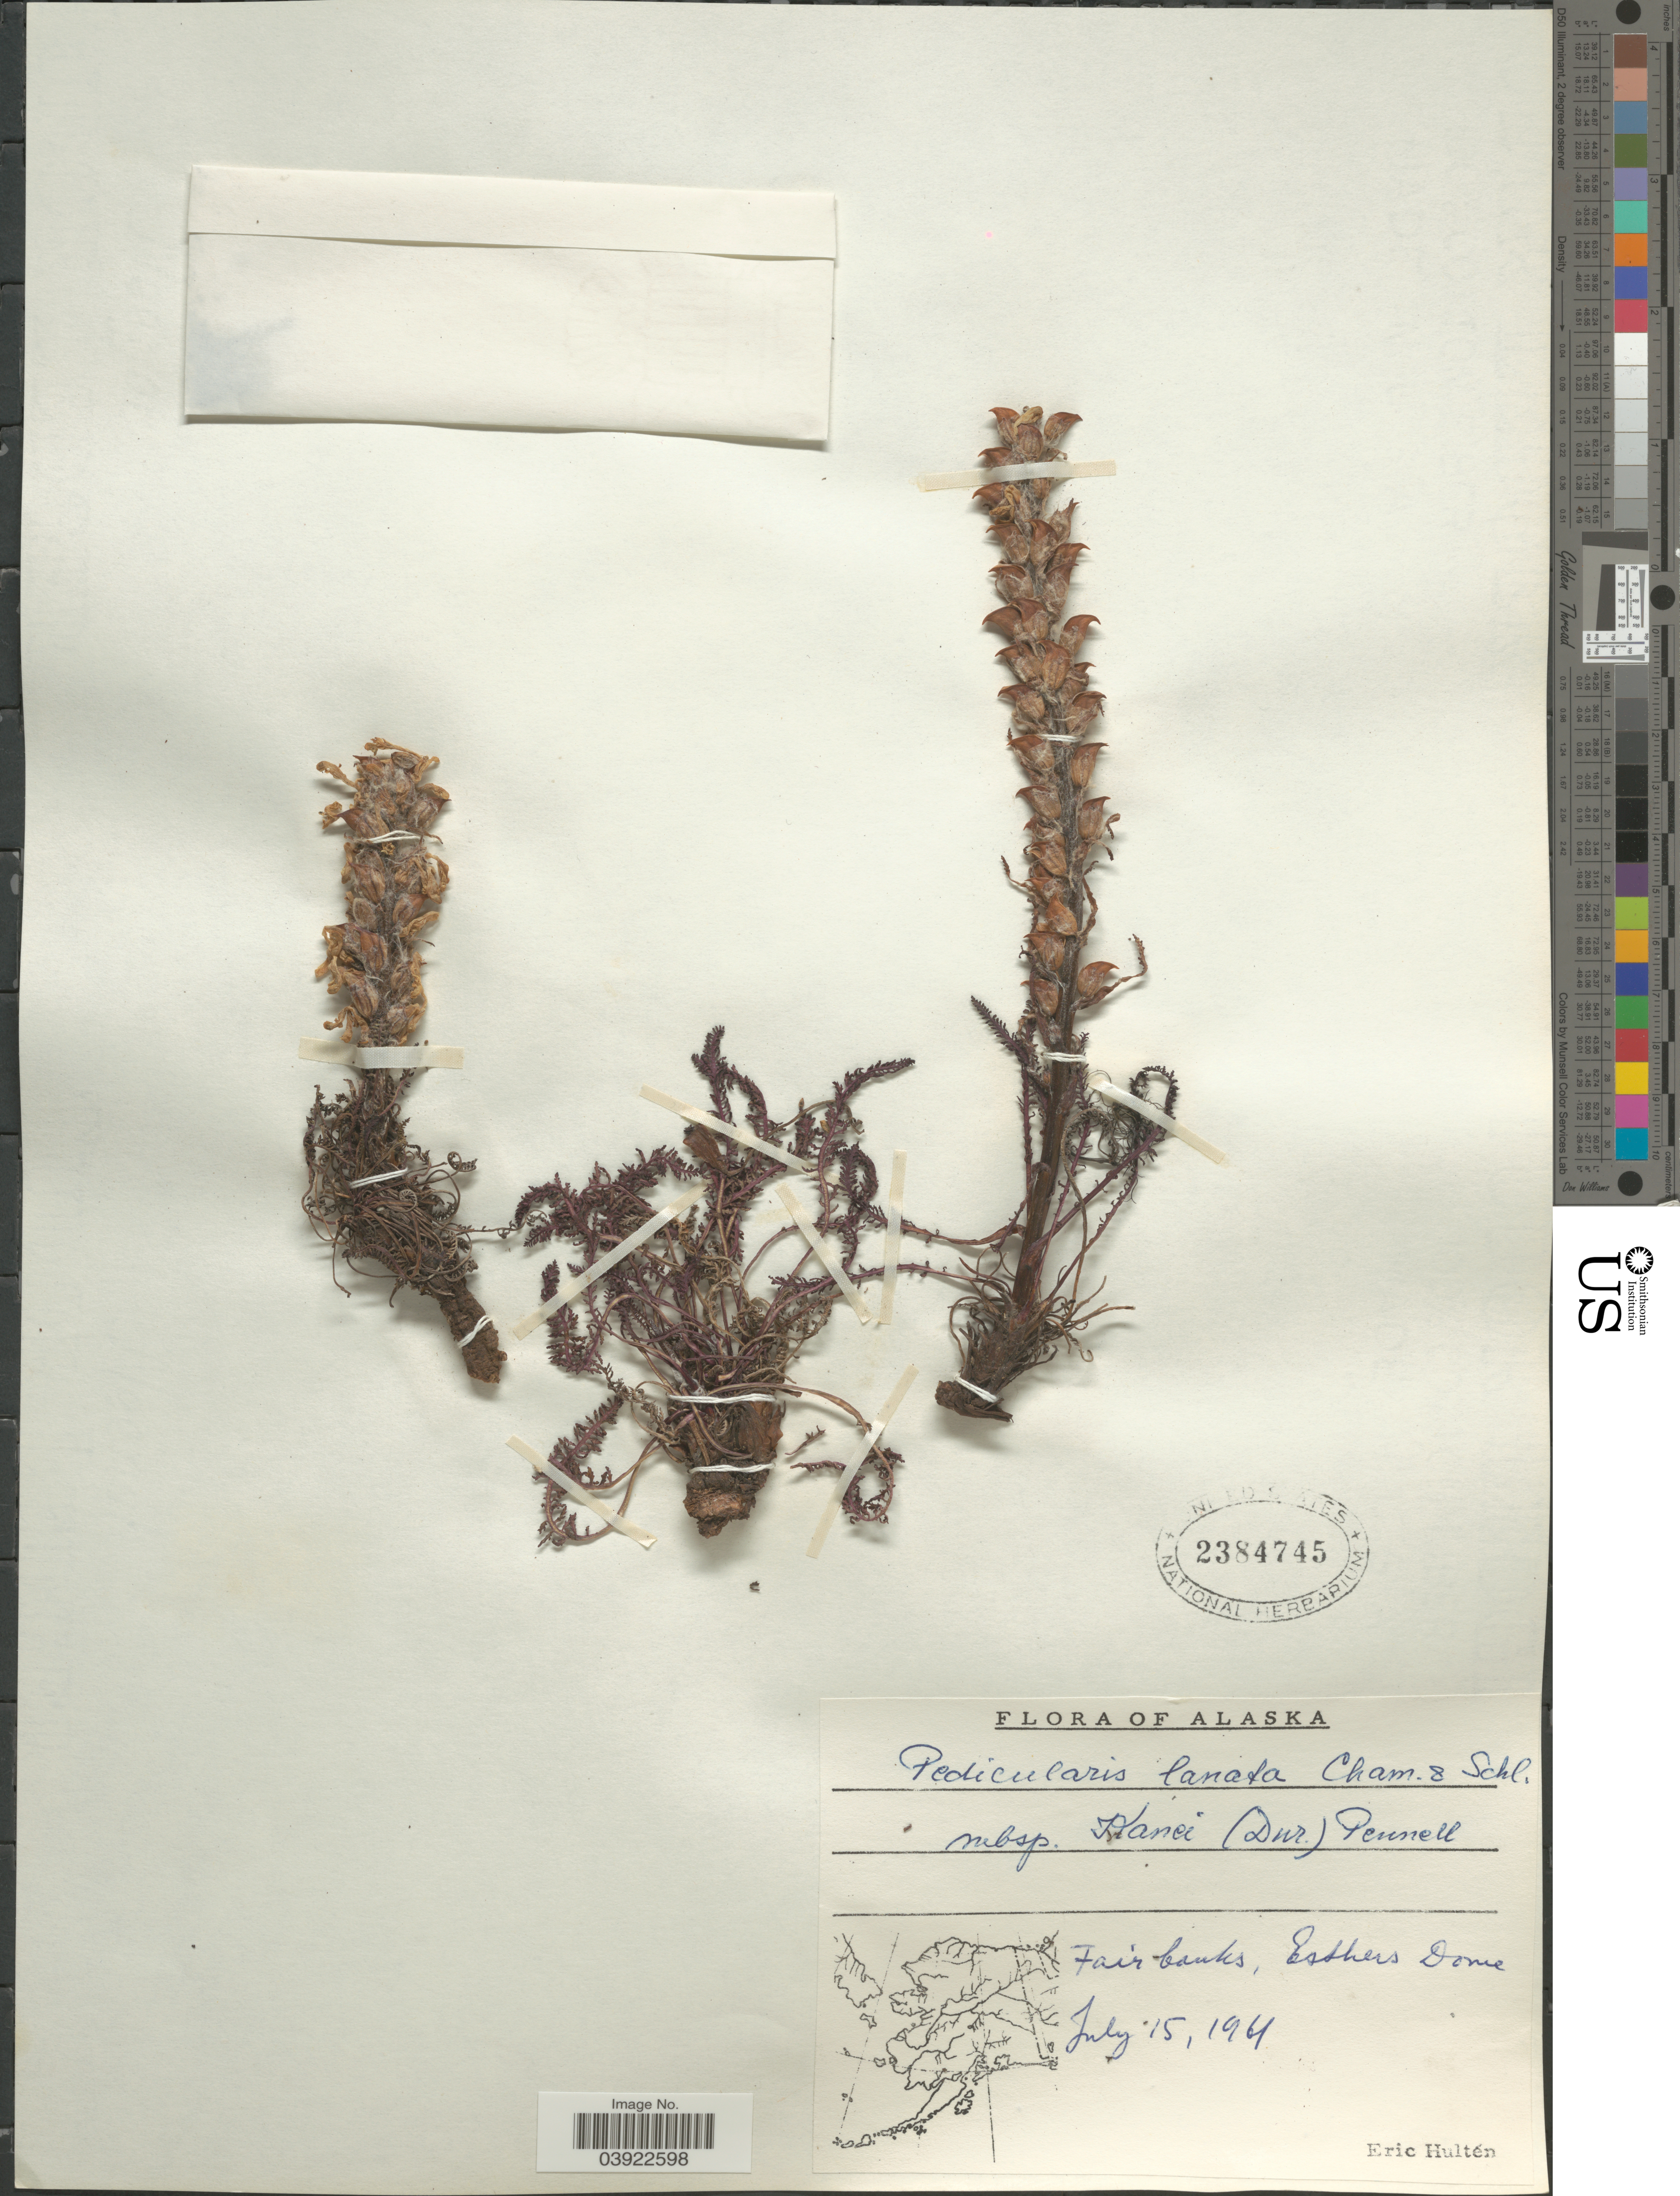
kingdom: Plantae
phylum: Tracheophyta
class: Magnoliopsida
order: Lamiales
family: Orobanchaceae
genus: Pedicularis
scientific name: Pedicularis lanata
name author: Willd. ex Cham. & Schltdl.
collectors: E. G. Hultén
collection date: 1961-07-15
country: United States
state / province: Alaska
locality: Fair banks, Esthers Dome.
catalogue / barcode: US 2384745